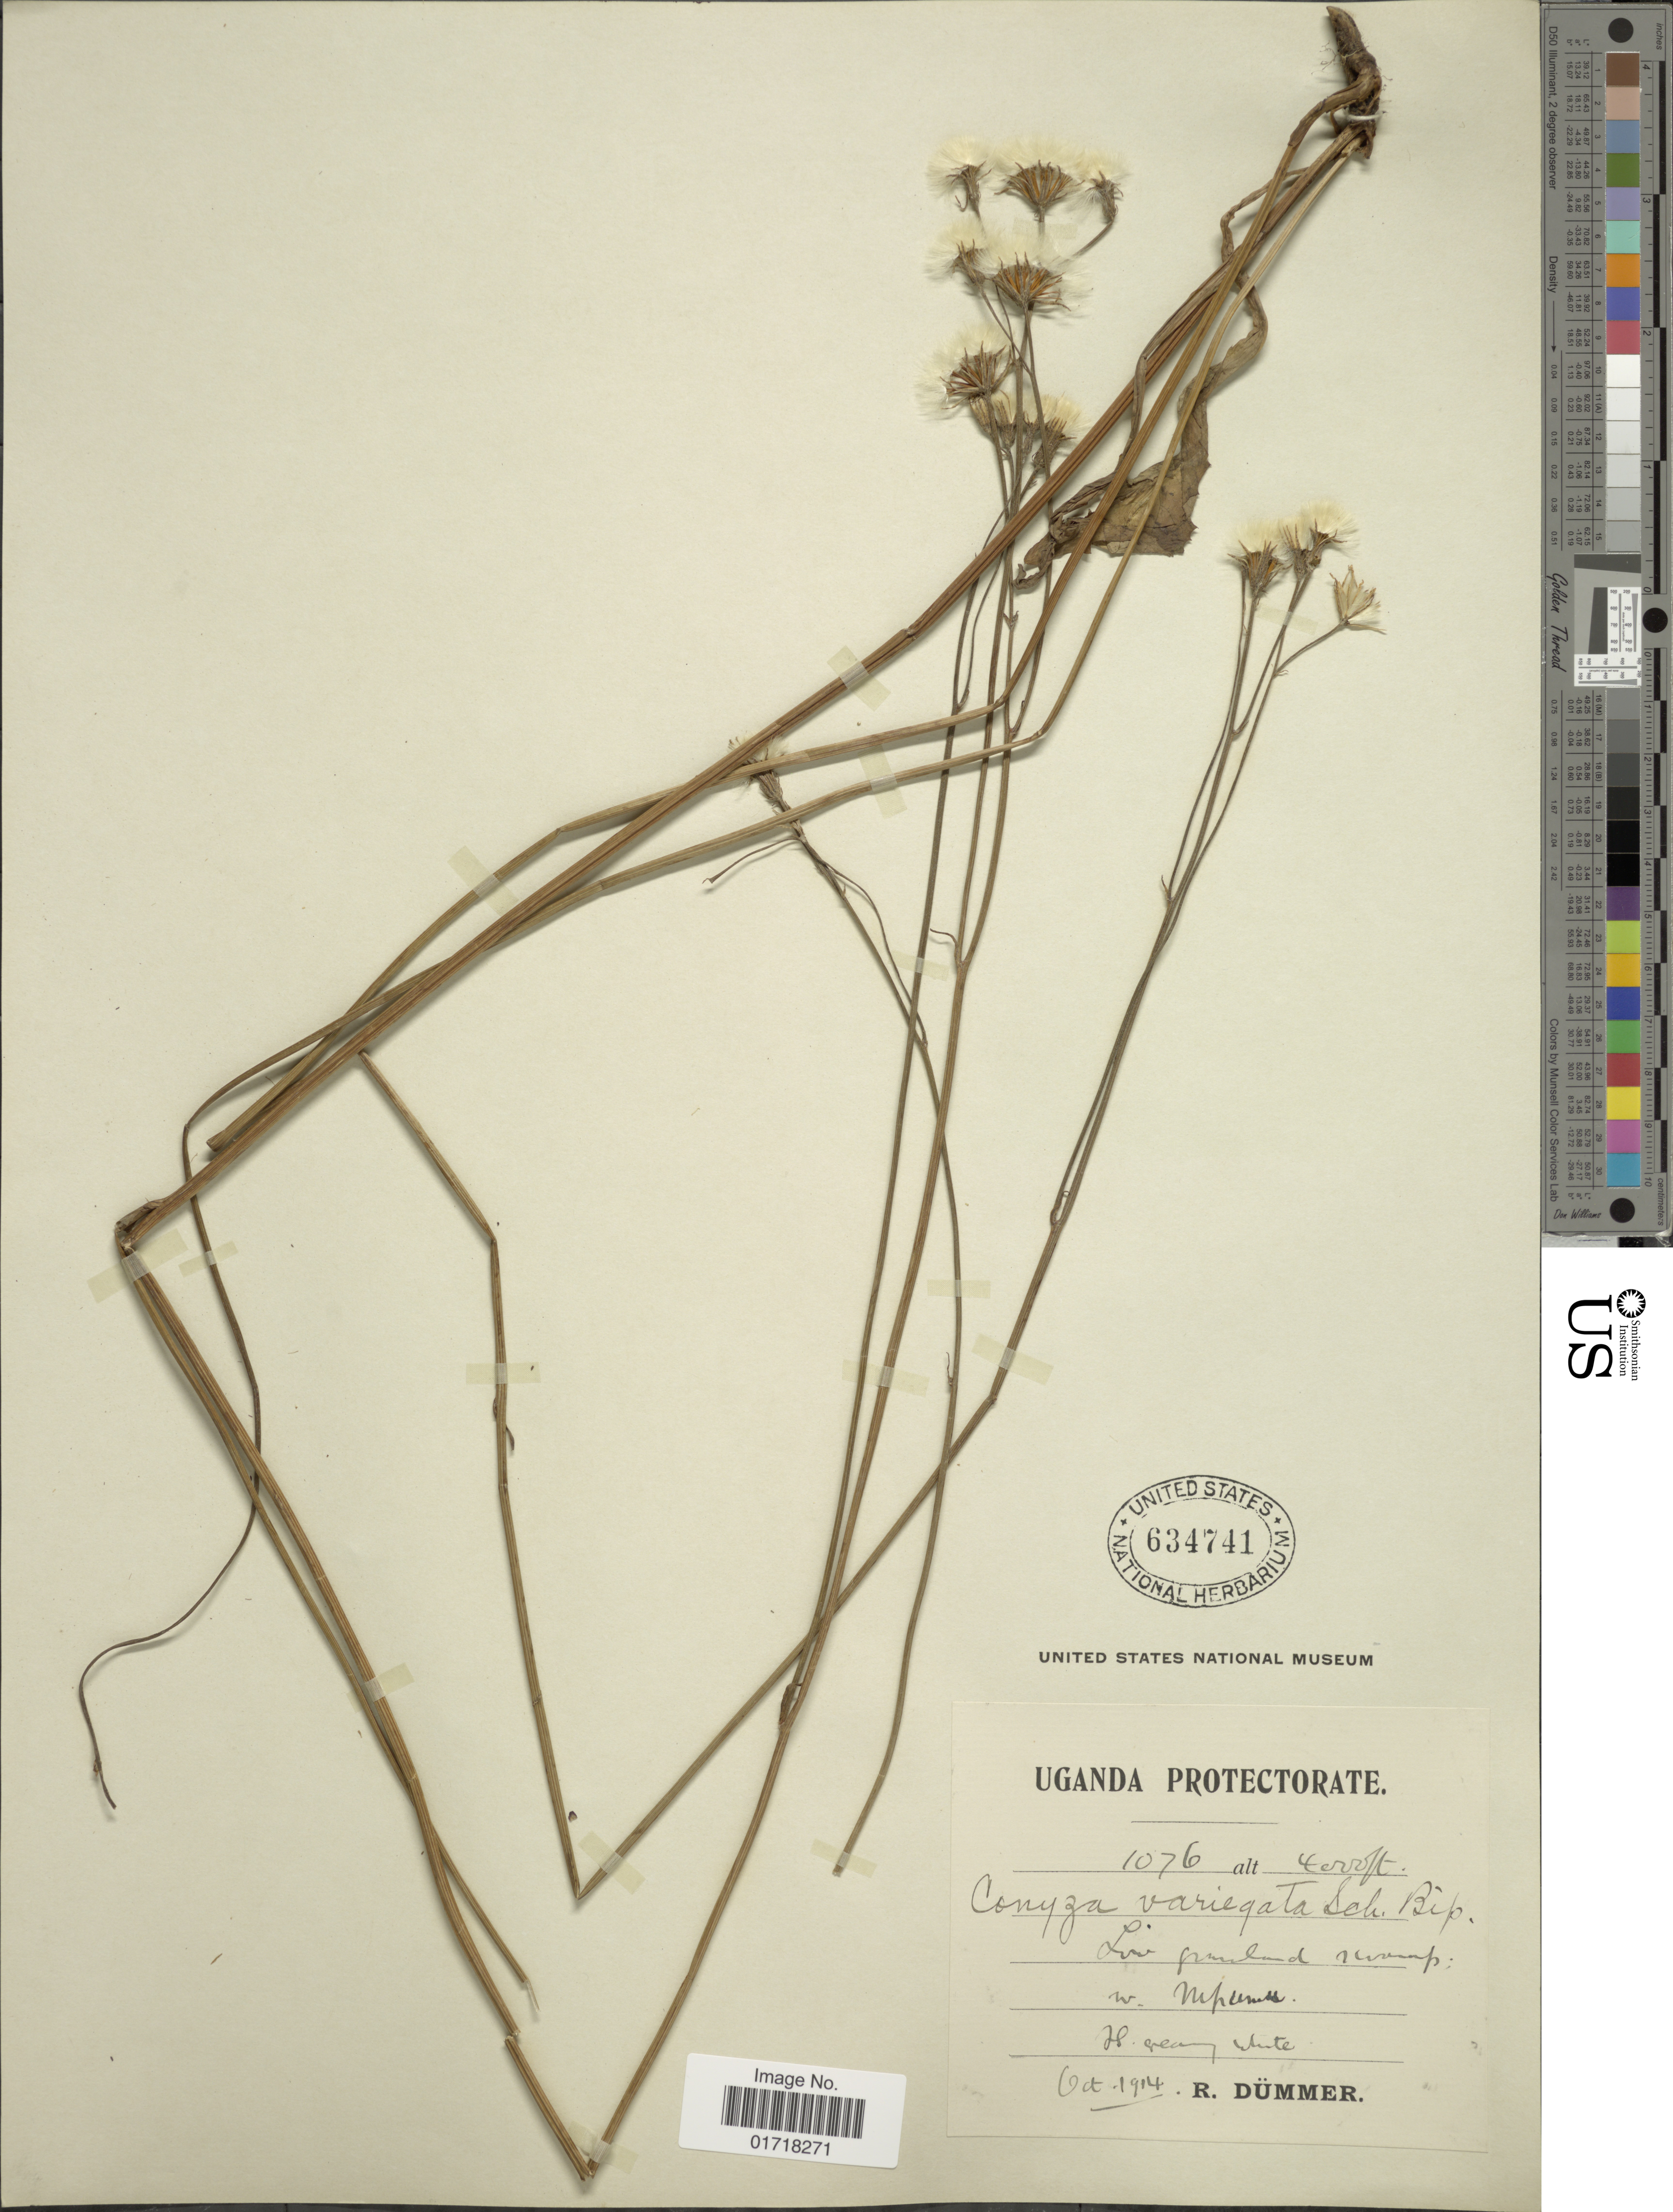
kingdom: Plantae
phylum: Tracheophyta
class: Magnoliopsida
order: Asterales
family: Asteraceae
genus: Conyza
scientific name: Conyza variegata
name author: Sch. Bip. ex A. Rich.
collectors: R. A. Dümmer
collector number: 1076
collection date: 1914-10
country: Uganda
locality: Low grassland swamp, w. Mipum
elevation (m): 1219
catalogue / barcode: US 634741